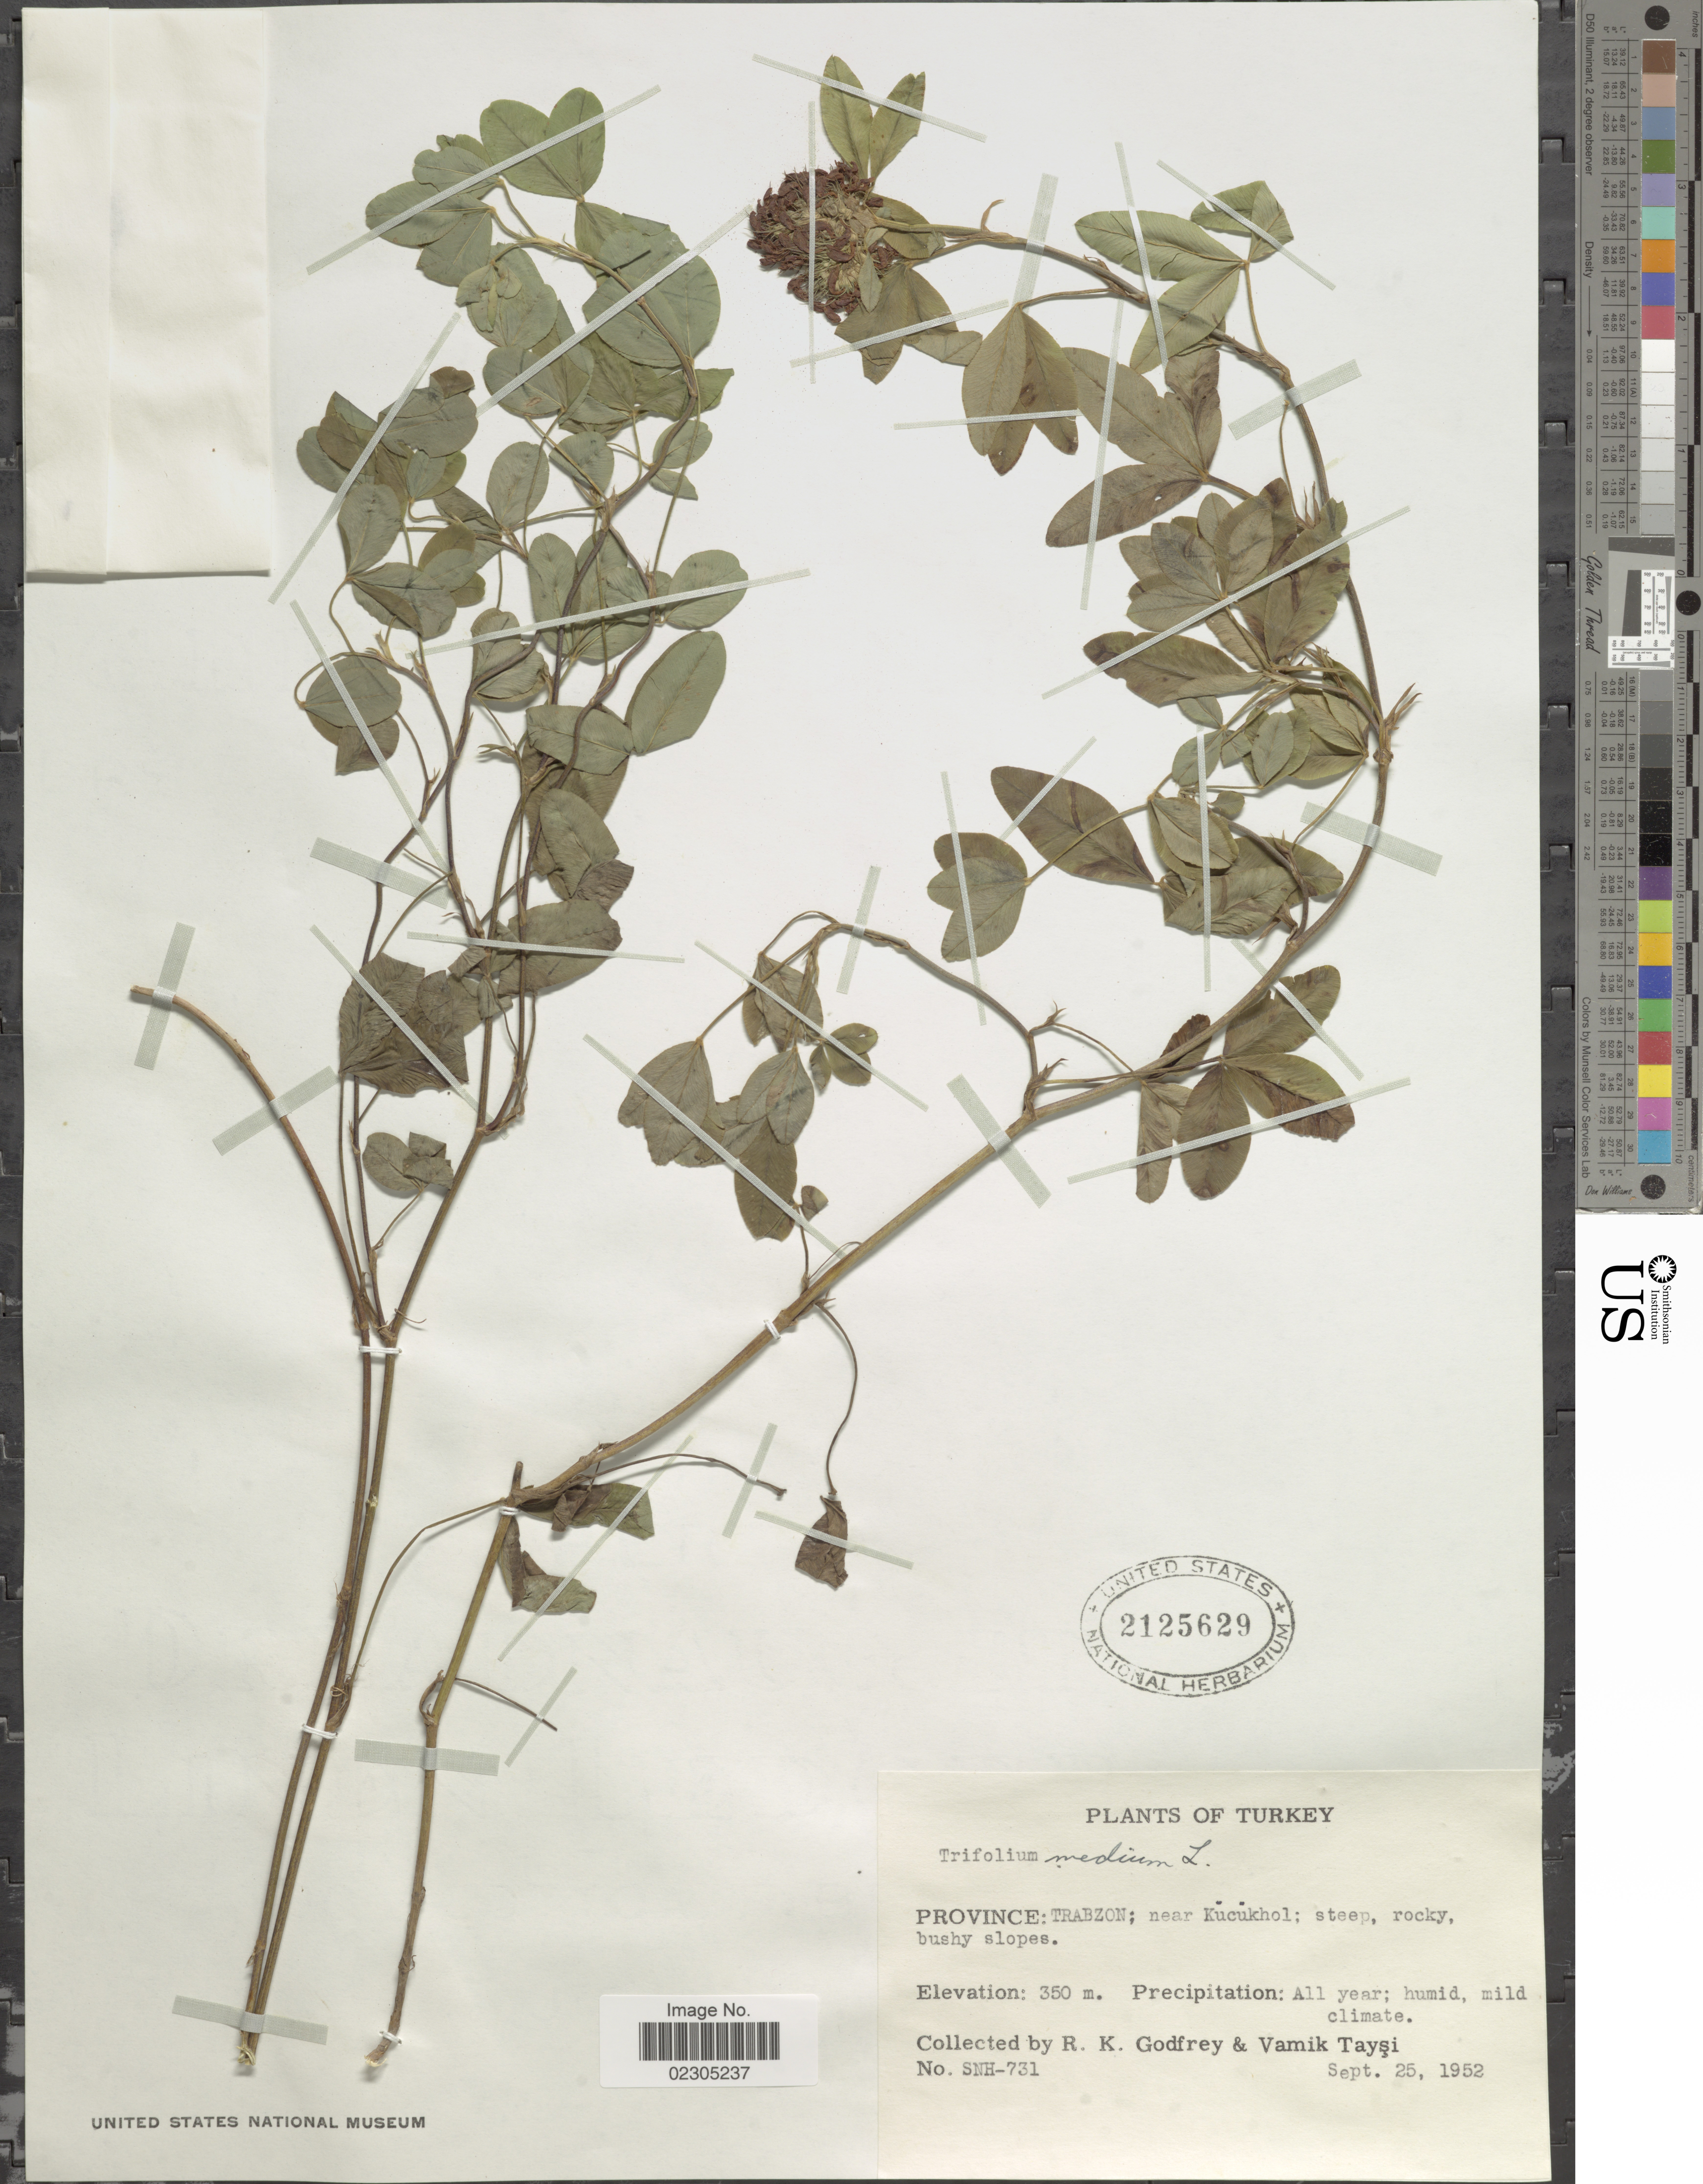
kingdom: Plantae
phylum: Tracheophyta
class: Magnoliopsida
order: Fabales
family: Fabaceae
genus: Trifolium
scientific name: Trifolium medium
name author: L.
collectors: R. K. Godfrey & V. Taysi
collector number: SNH-731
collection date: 1952-09-25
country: Turkey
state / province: Trabzon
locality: Near Kucukhol.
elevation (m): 350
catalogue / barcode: US 2125629